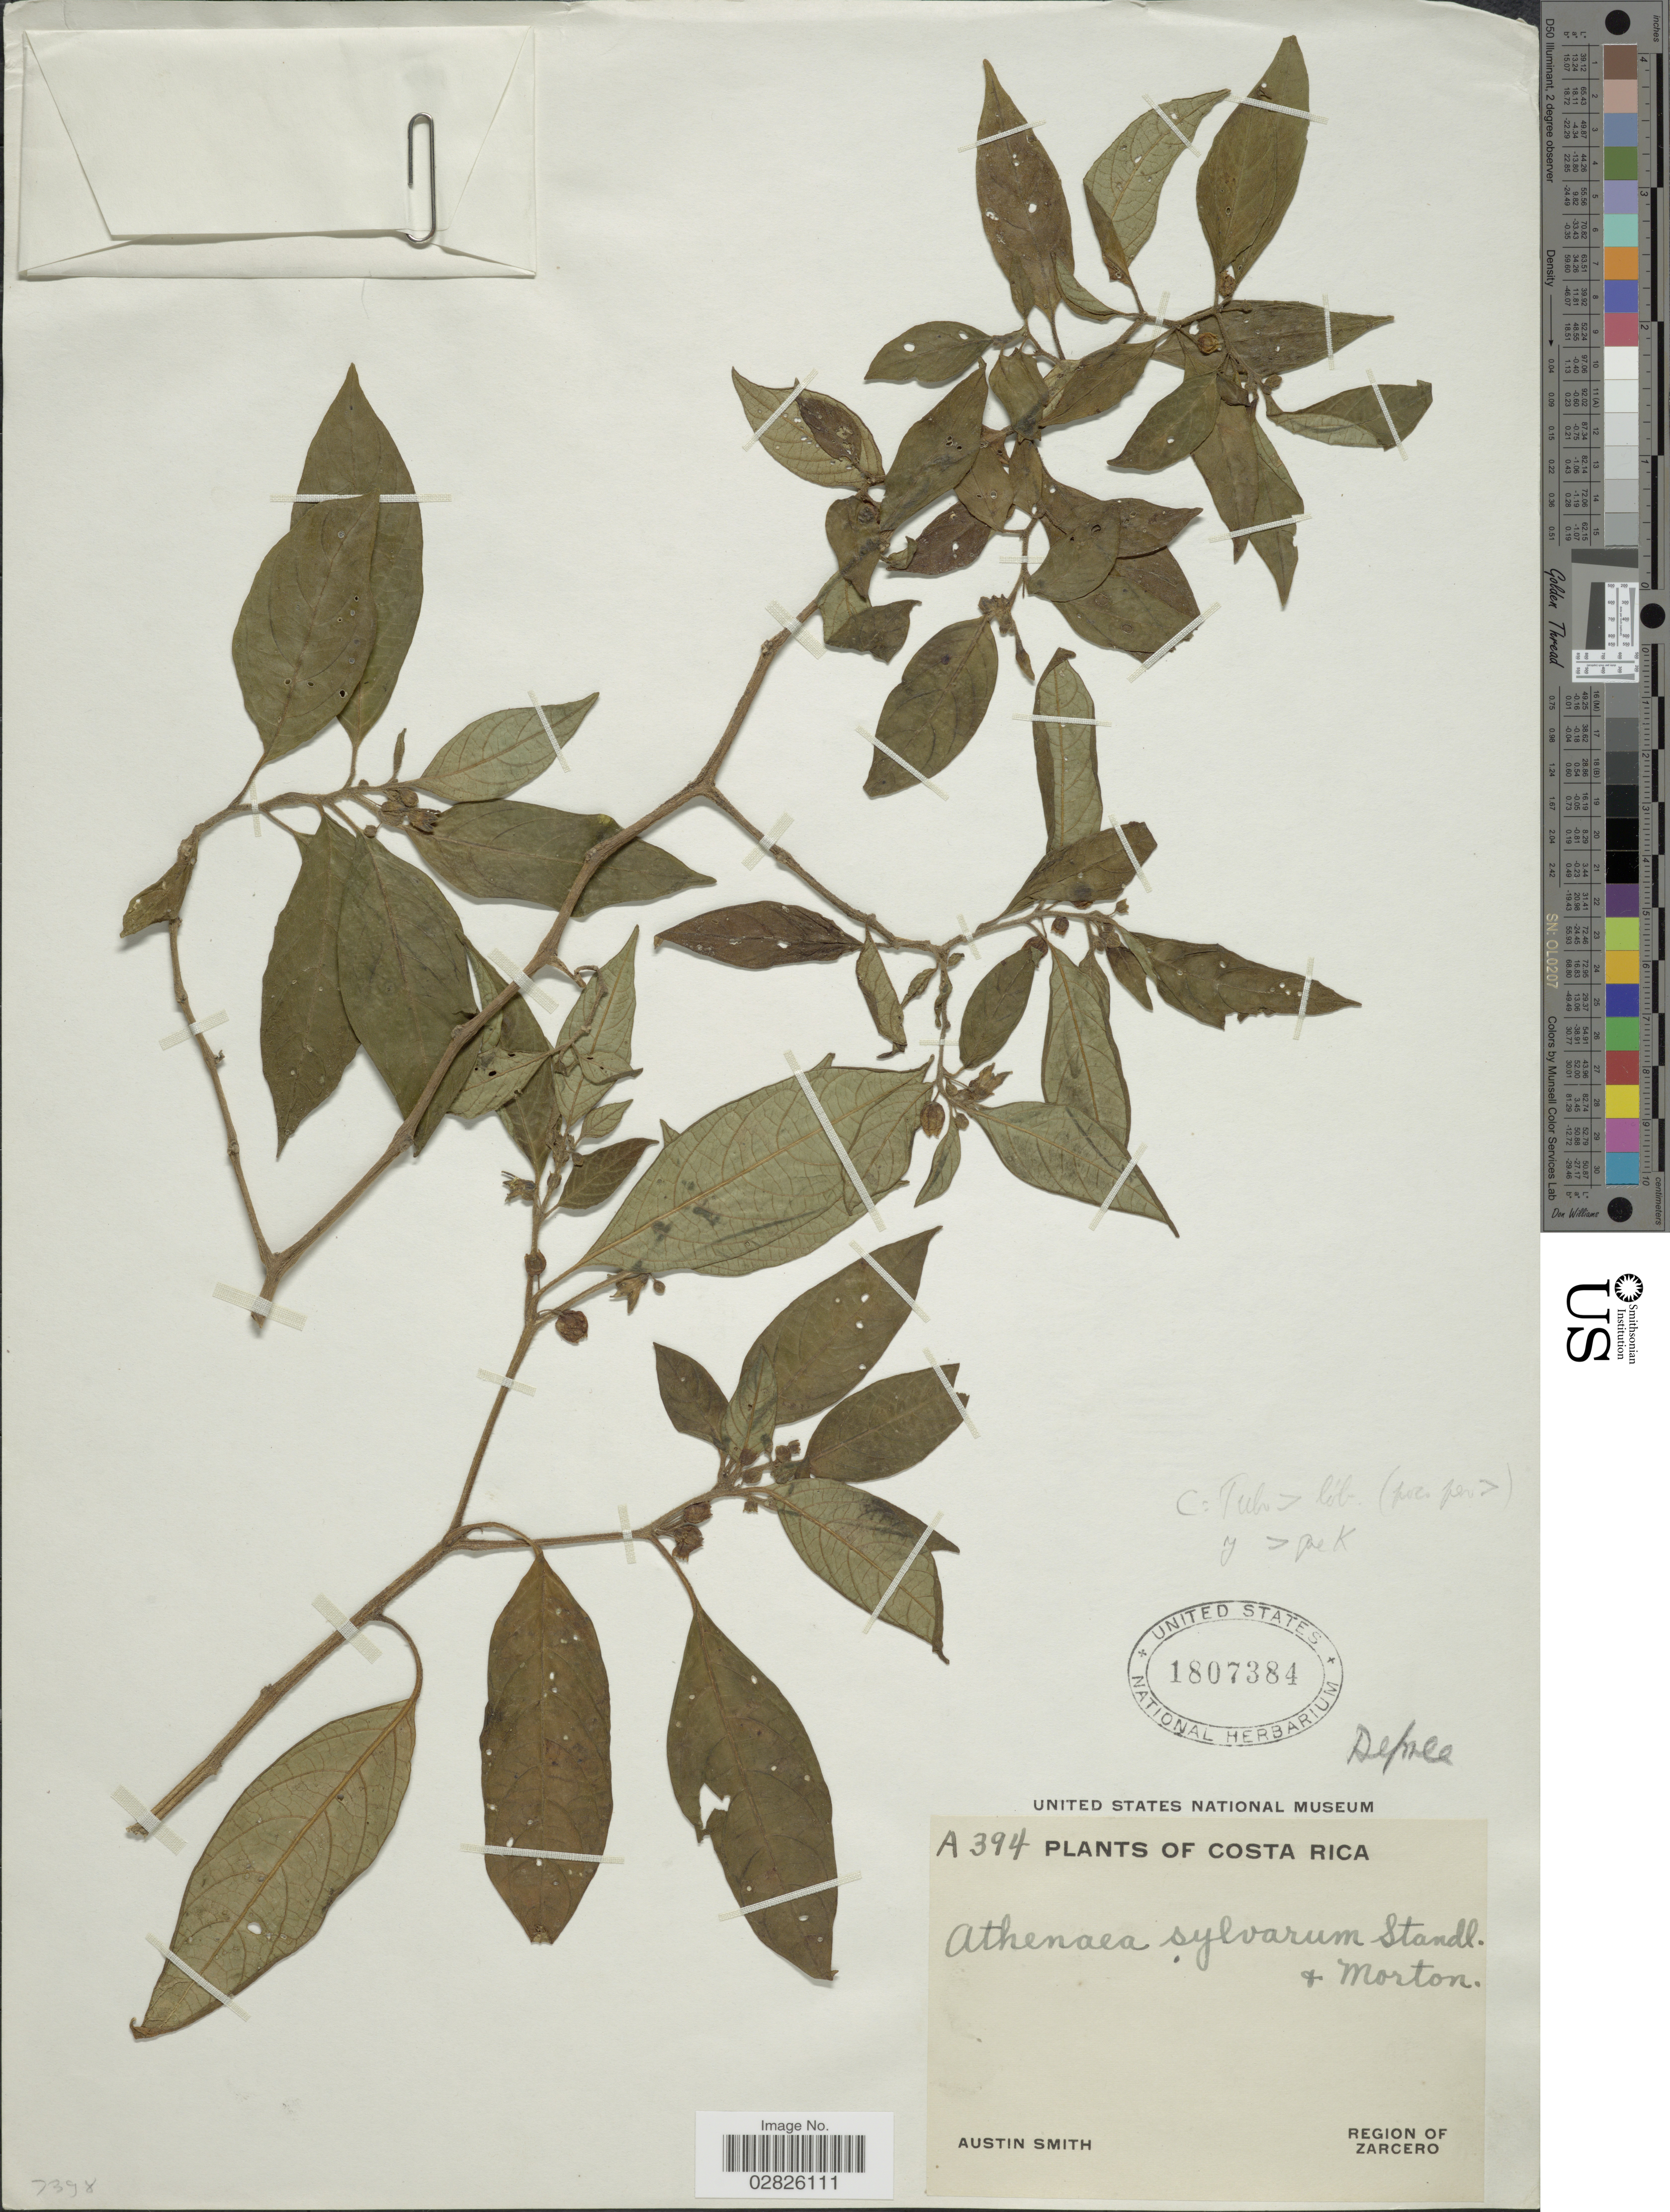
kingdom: Plantae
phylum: Tracheophyta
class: Magnoliopsida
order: Solanales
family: Solanaceae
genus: Deprea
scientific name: Deprea sylvarum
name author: (Standl. & Morton) Hunz.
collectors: Aust P. Smith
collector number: A394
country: Costa Rica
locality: Region of Zarcero.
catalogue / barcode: US 1807384